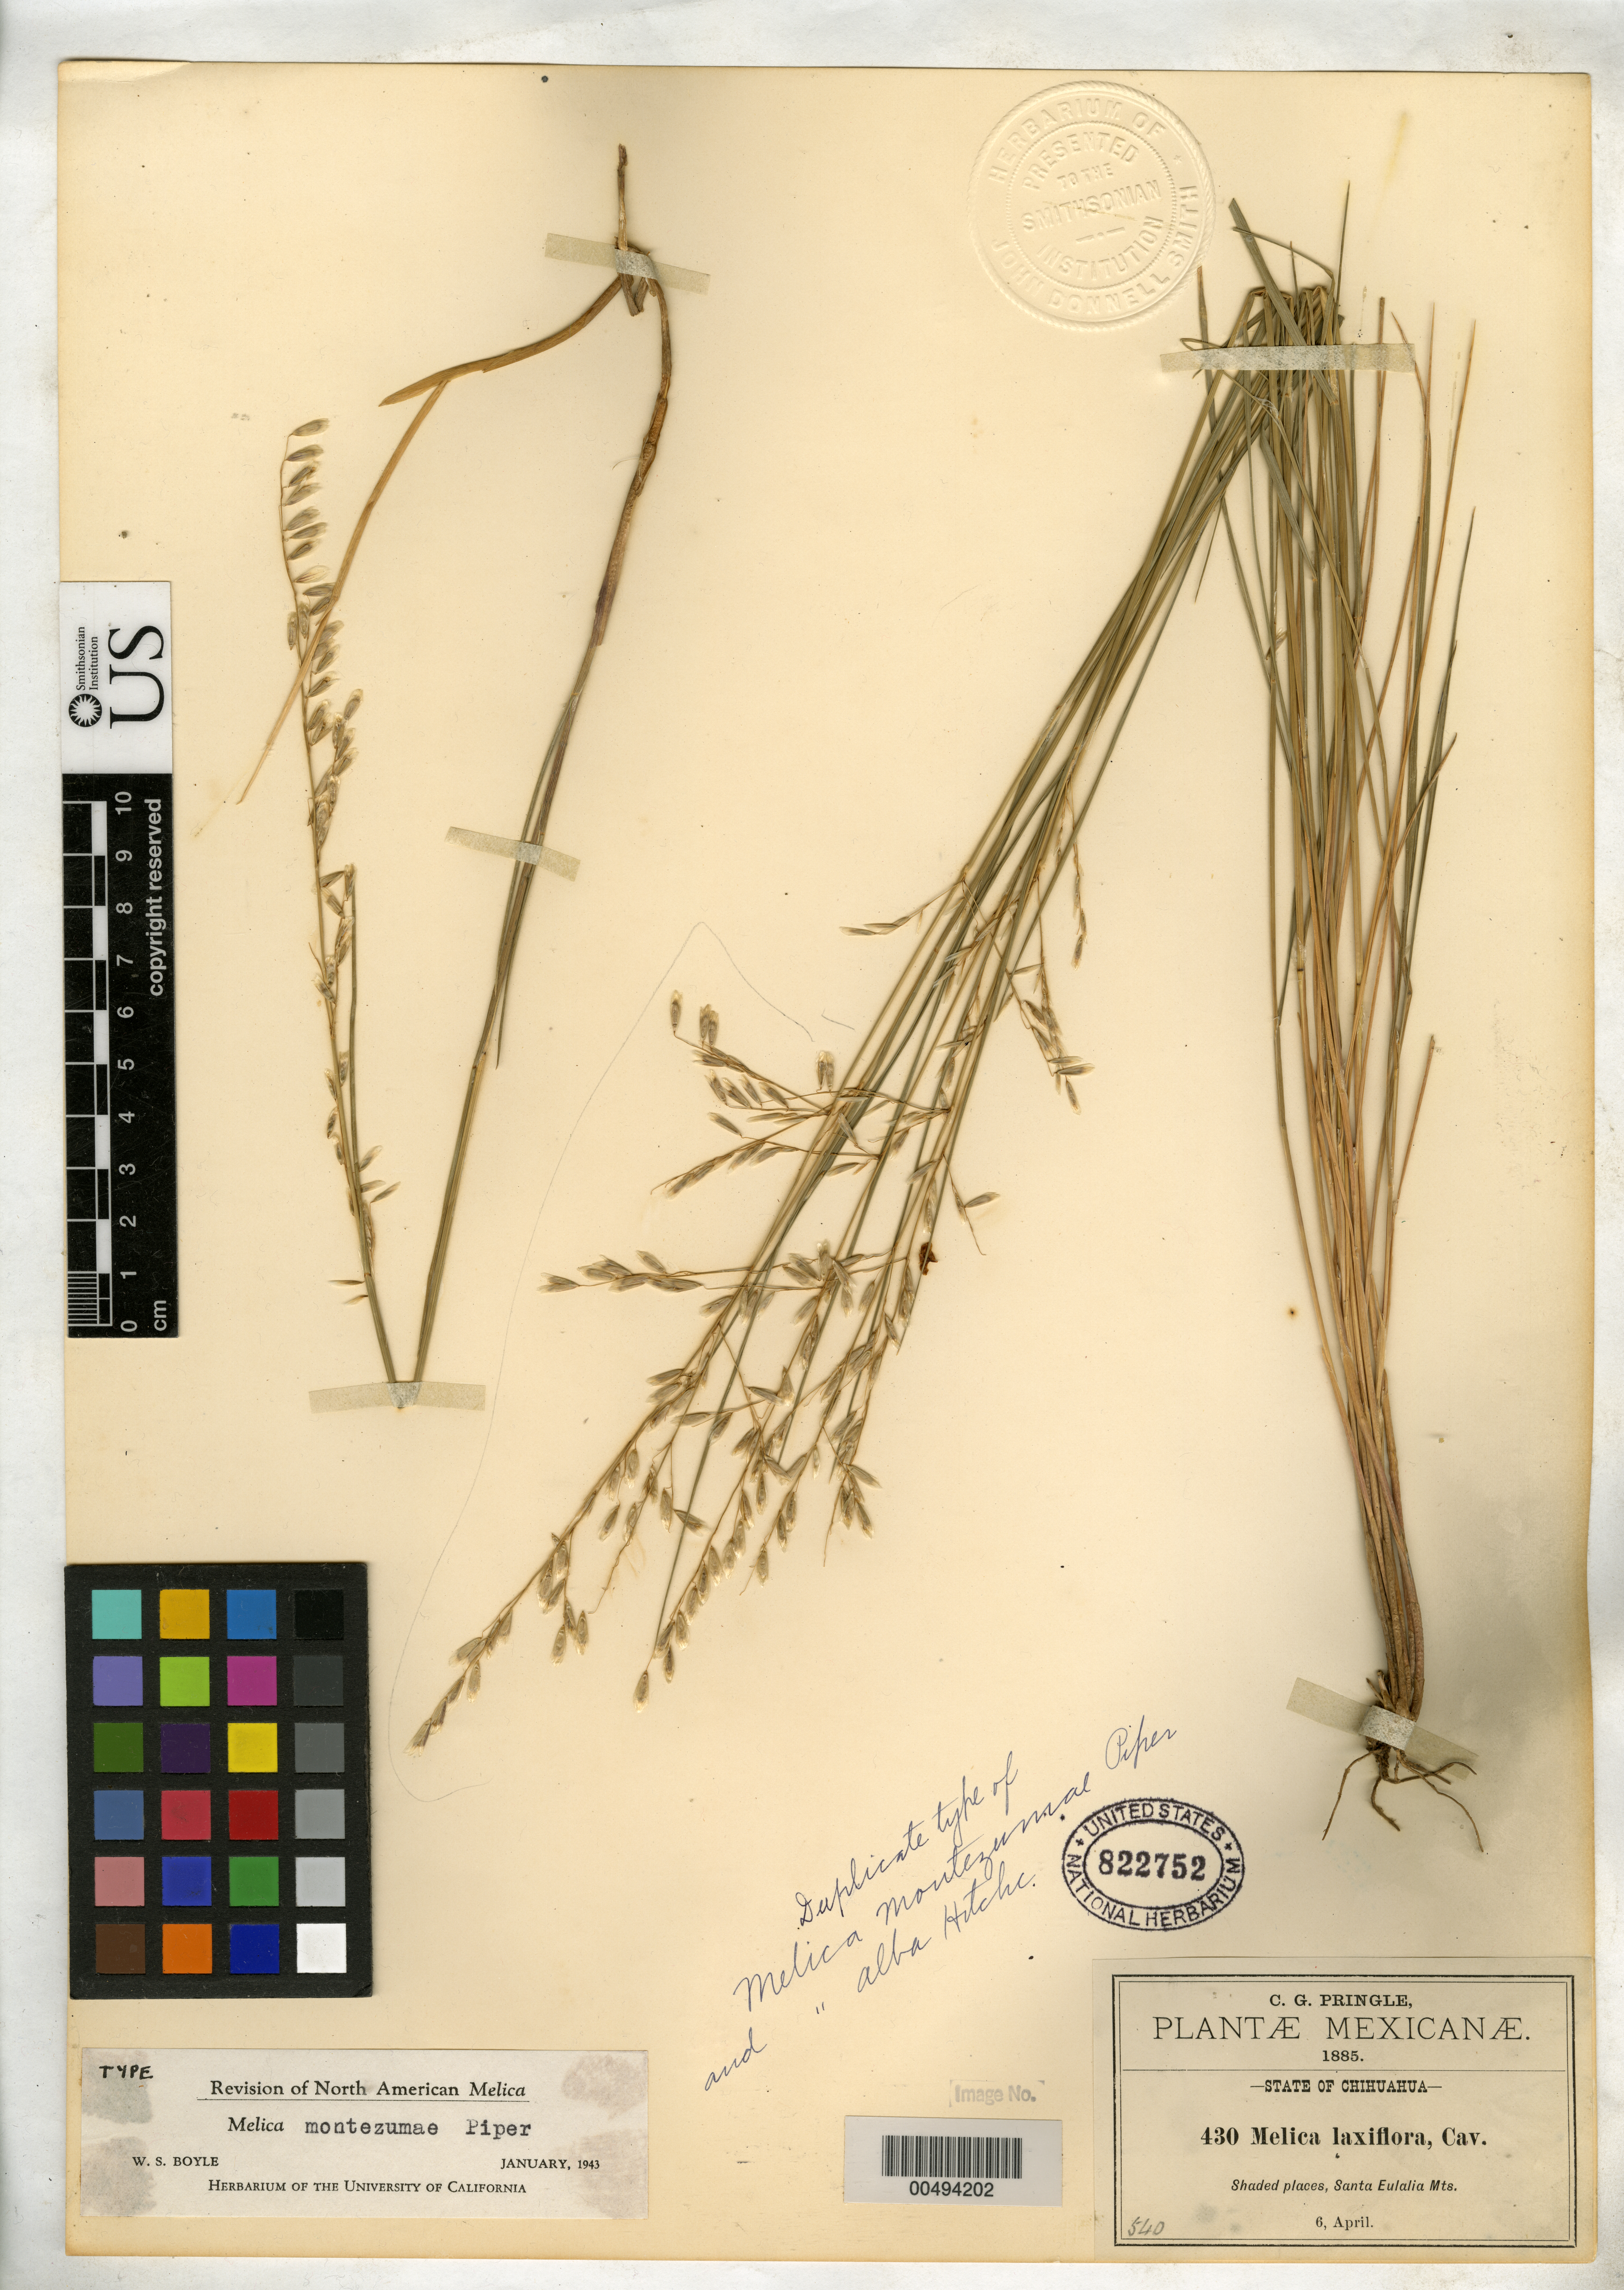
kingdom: Plantae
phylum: Tracheophyta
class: Liliopsida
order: Poales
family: Poaceae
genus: Melica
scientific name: Melica montezumae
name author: Piper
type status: Isotype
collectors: C. G. Pringle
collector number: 430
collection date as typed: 06 Apr 1885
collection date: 1885-04-06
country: Mexico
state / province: Chihuahua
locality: Santa Eulalia Mts.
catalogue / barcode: US 822752